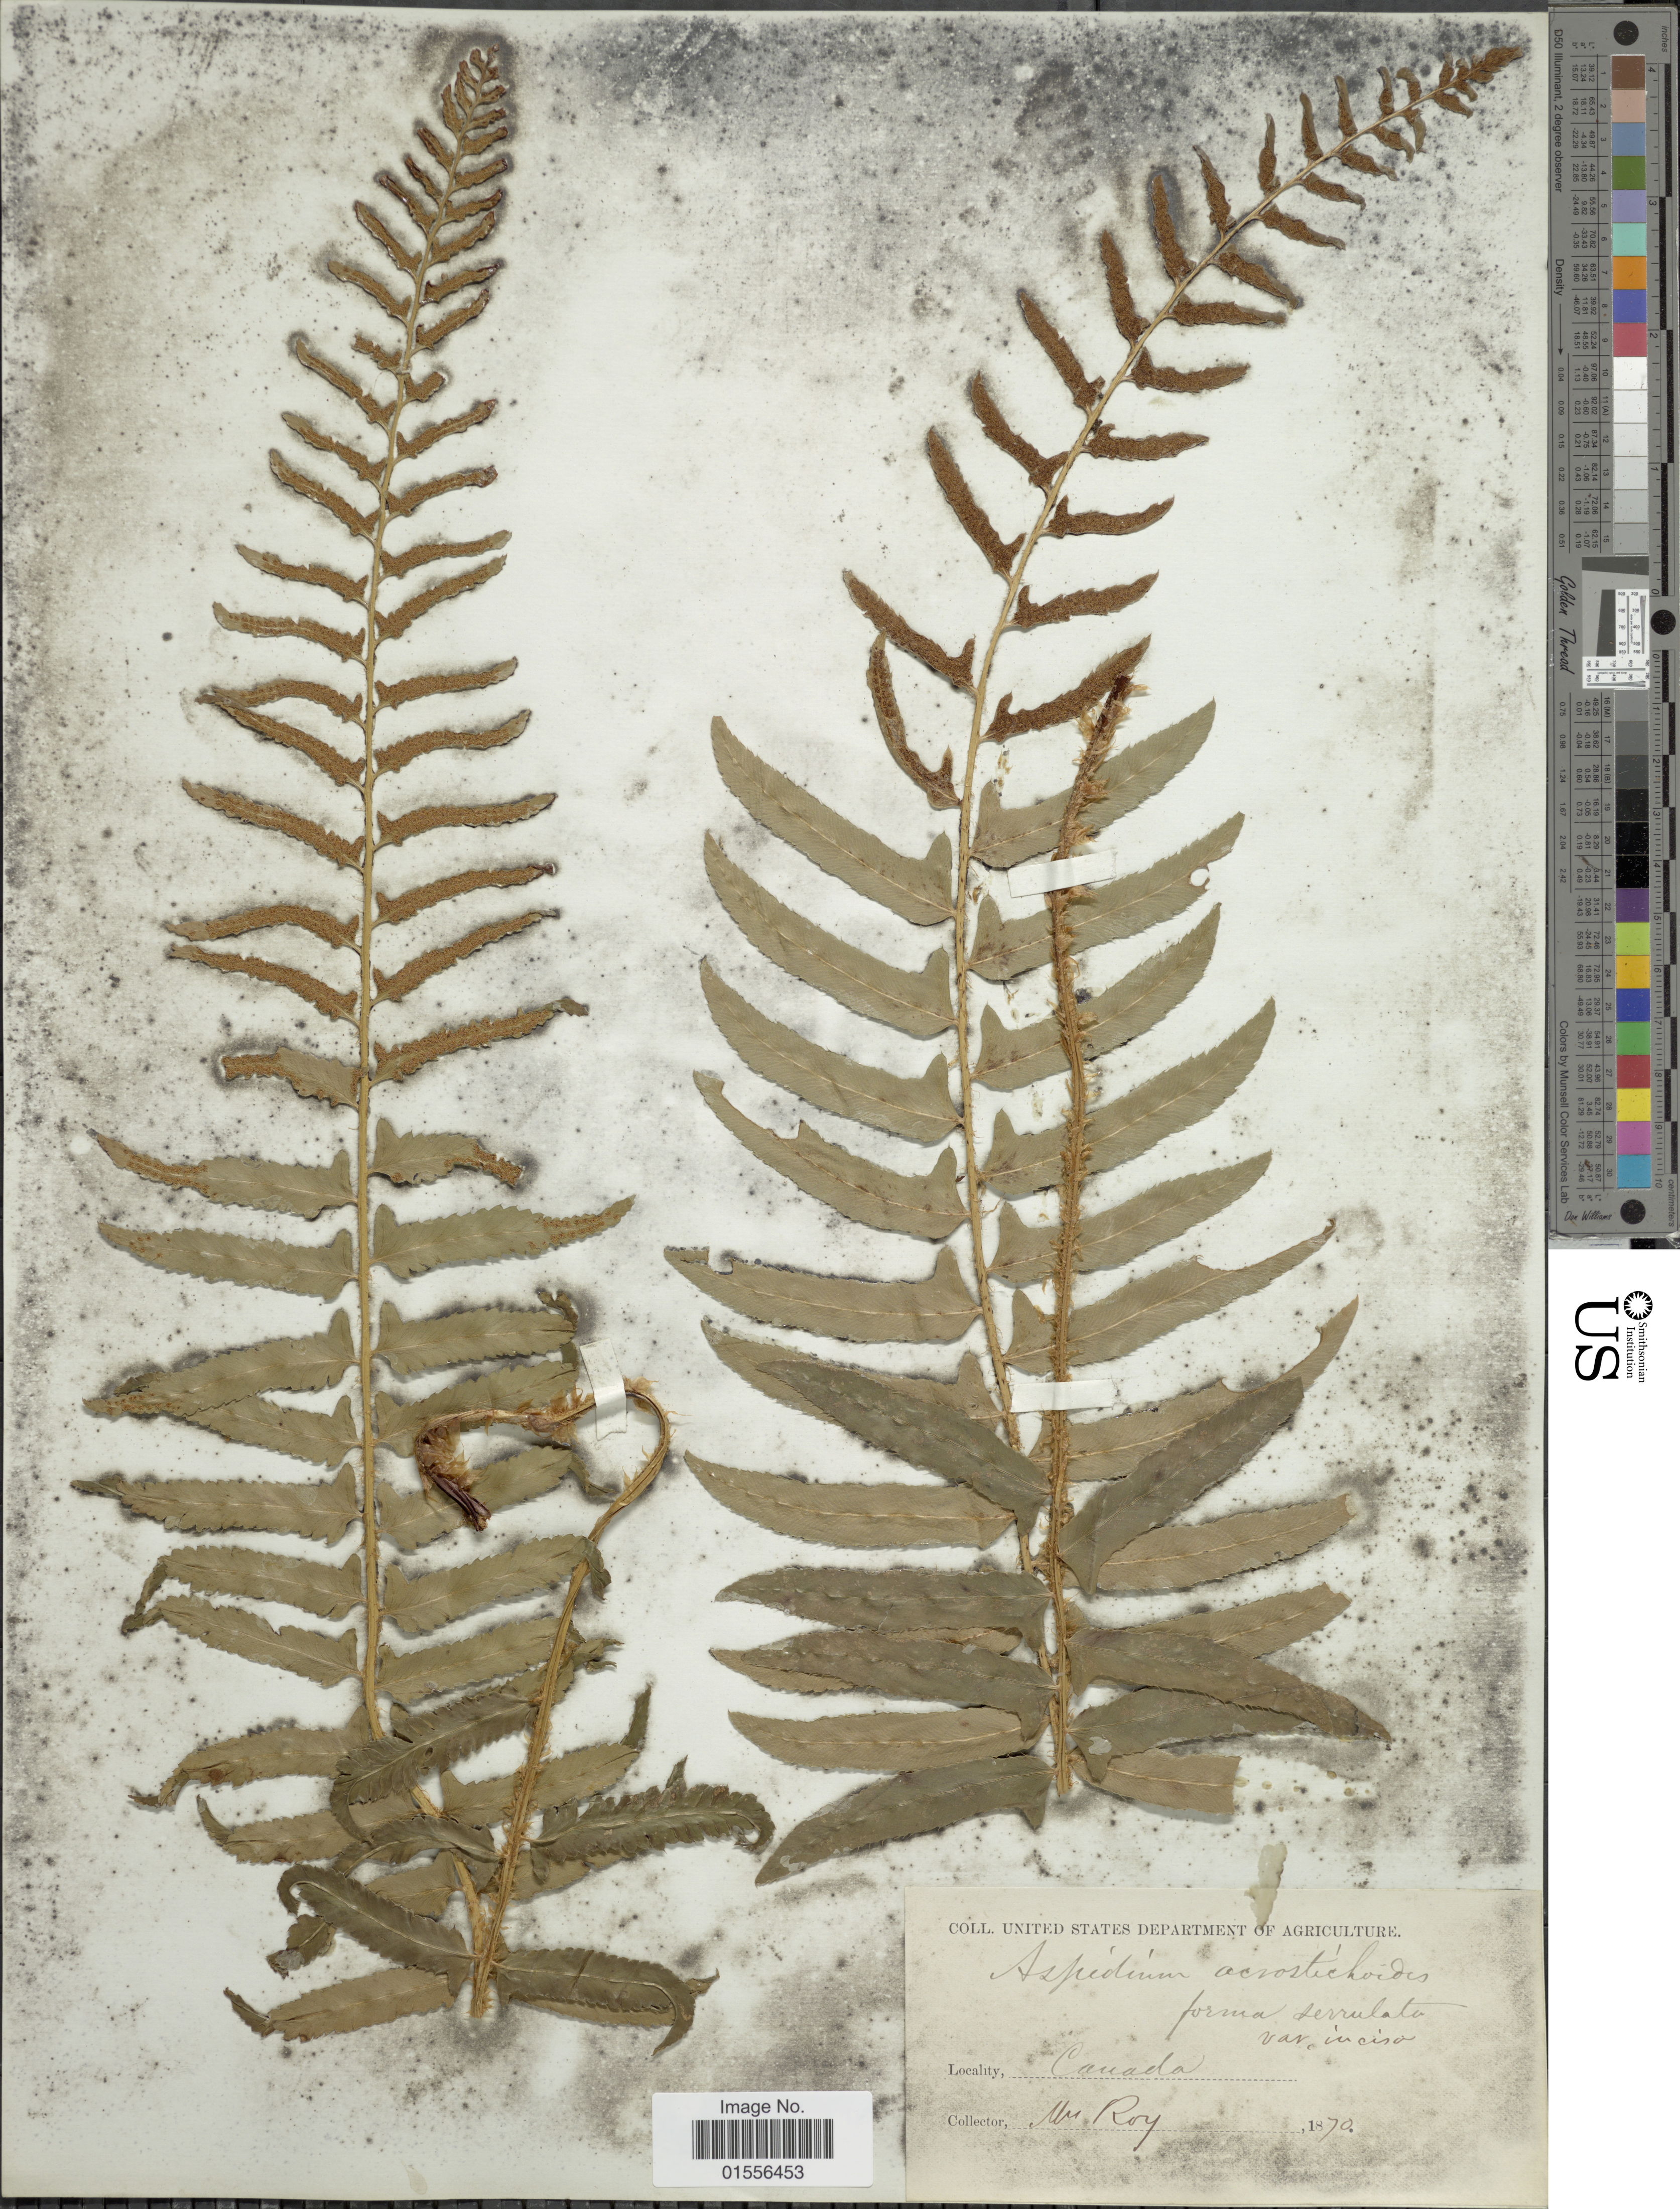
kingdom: Plantae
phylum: Tracheophyta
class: Polypodiopsida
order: Polypodiales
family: Dryopteridaceae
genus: Polystichum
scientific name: Polystichum acrostichoides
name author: (Michx.) Schott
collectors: Roy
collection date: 1870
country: Canada